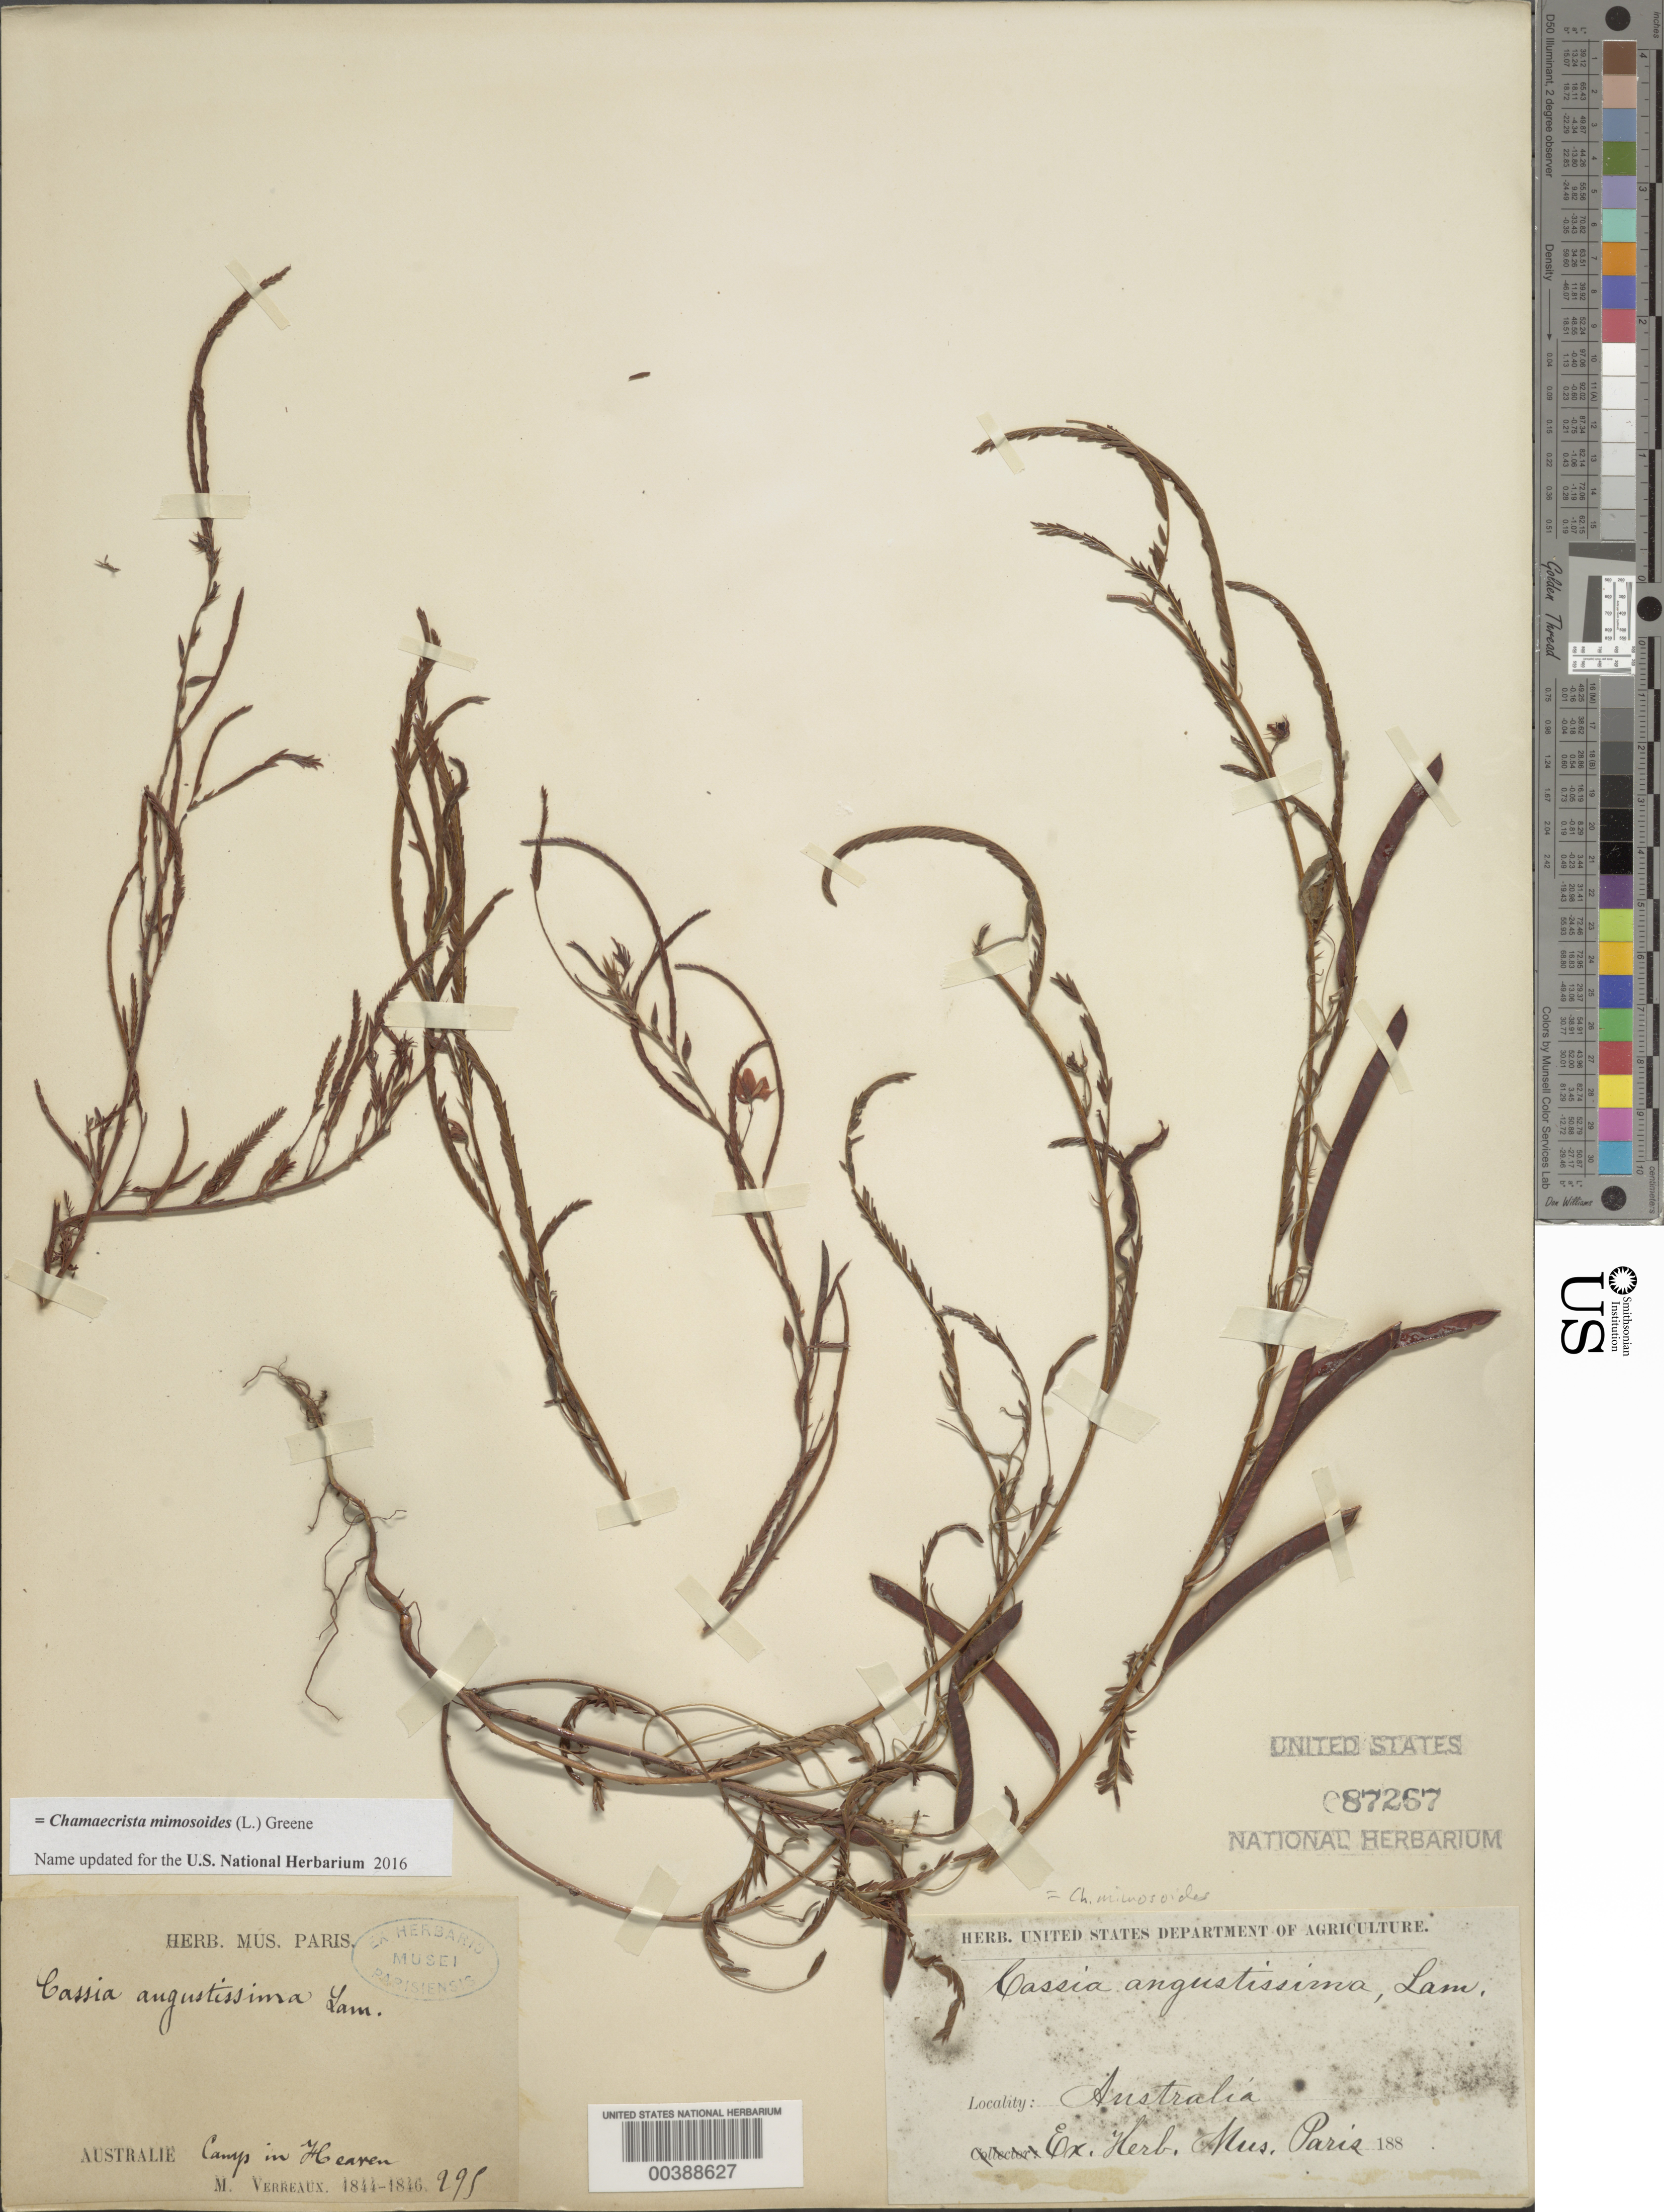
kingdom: Plantae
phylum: Tracheophyta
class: Magnoliopsida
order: Fabales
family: Fabaceae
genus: Chamaecrista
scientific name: Chamaecrista mimosoides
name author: (L.) Greene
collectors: M. Verreaux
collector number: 995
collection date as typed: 1844 to -- --- 1846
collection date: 1844/1846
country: Australia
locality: Camp in heaven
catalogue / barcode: US 87267